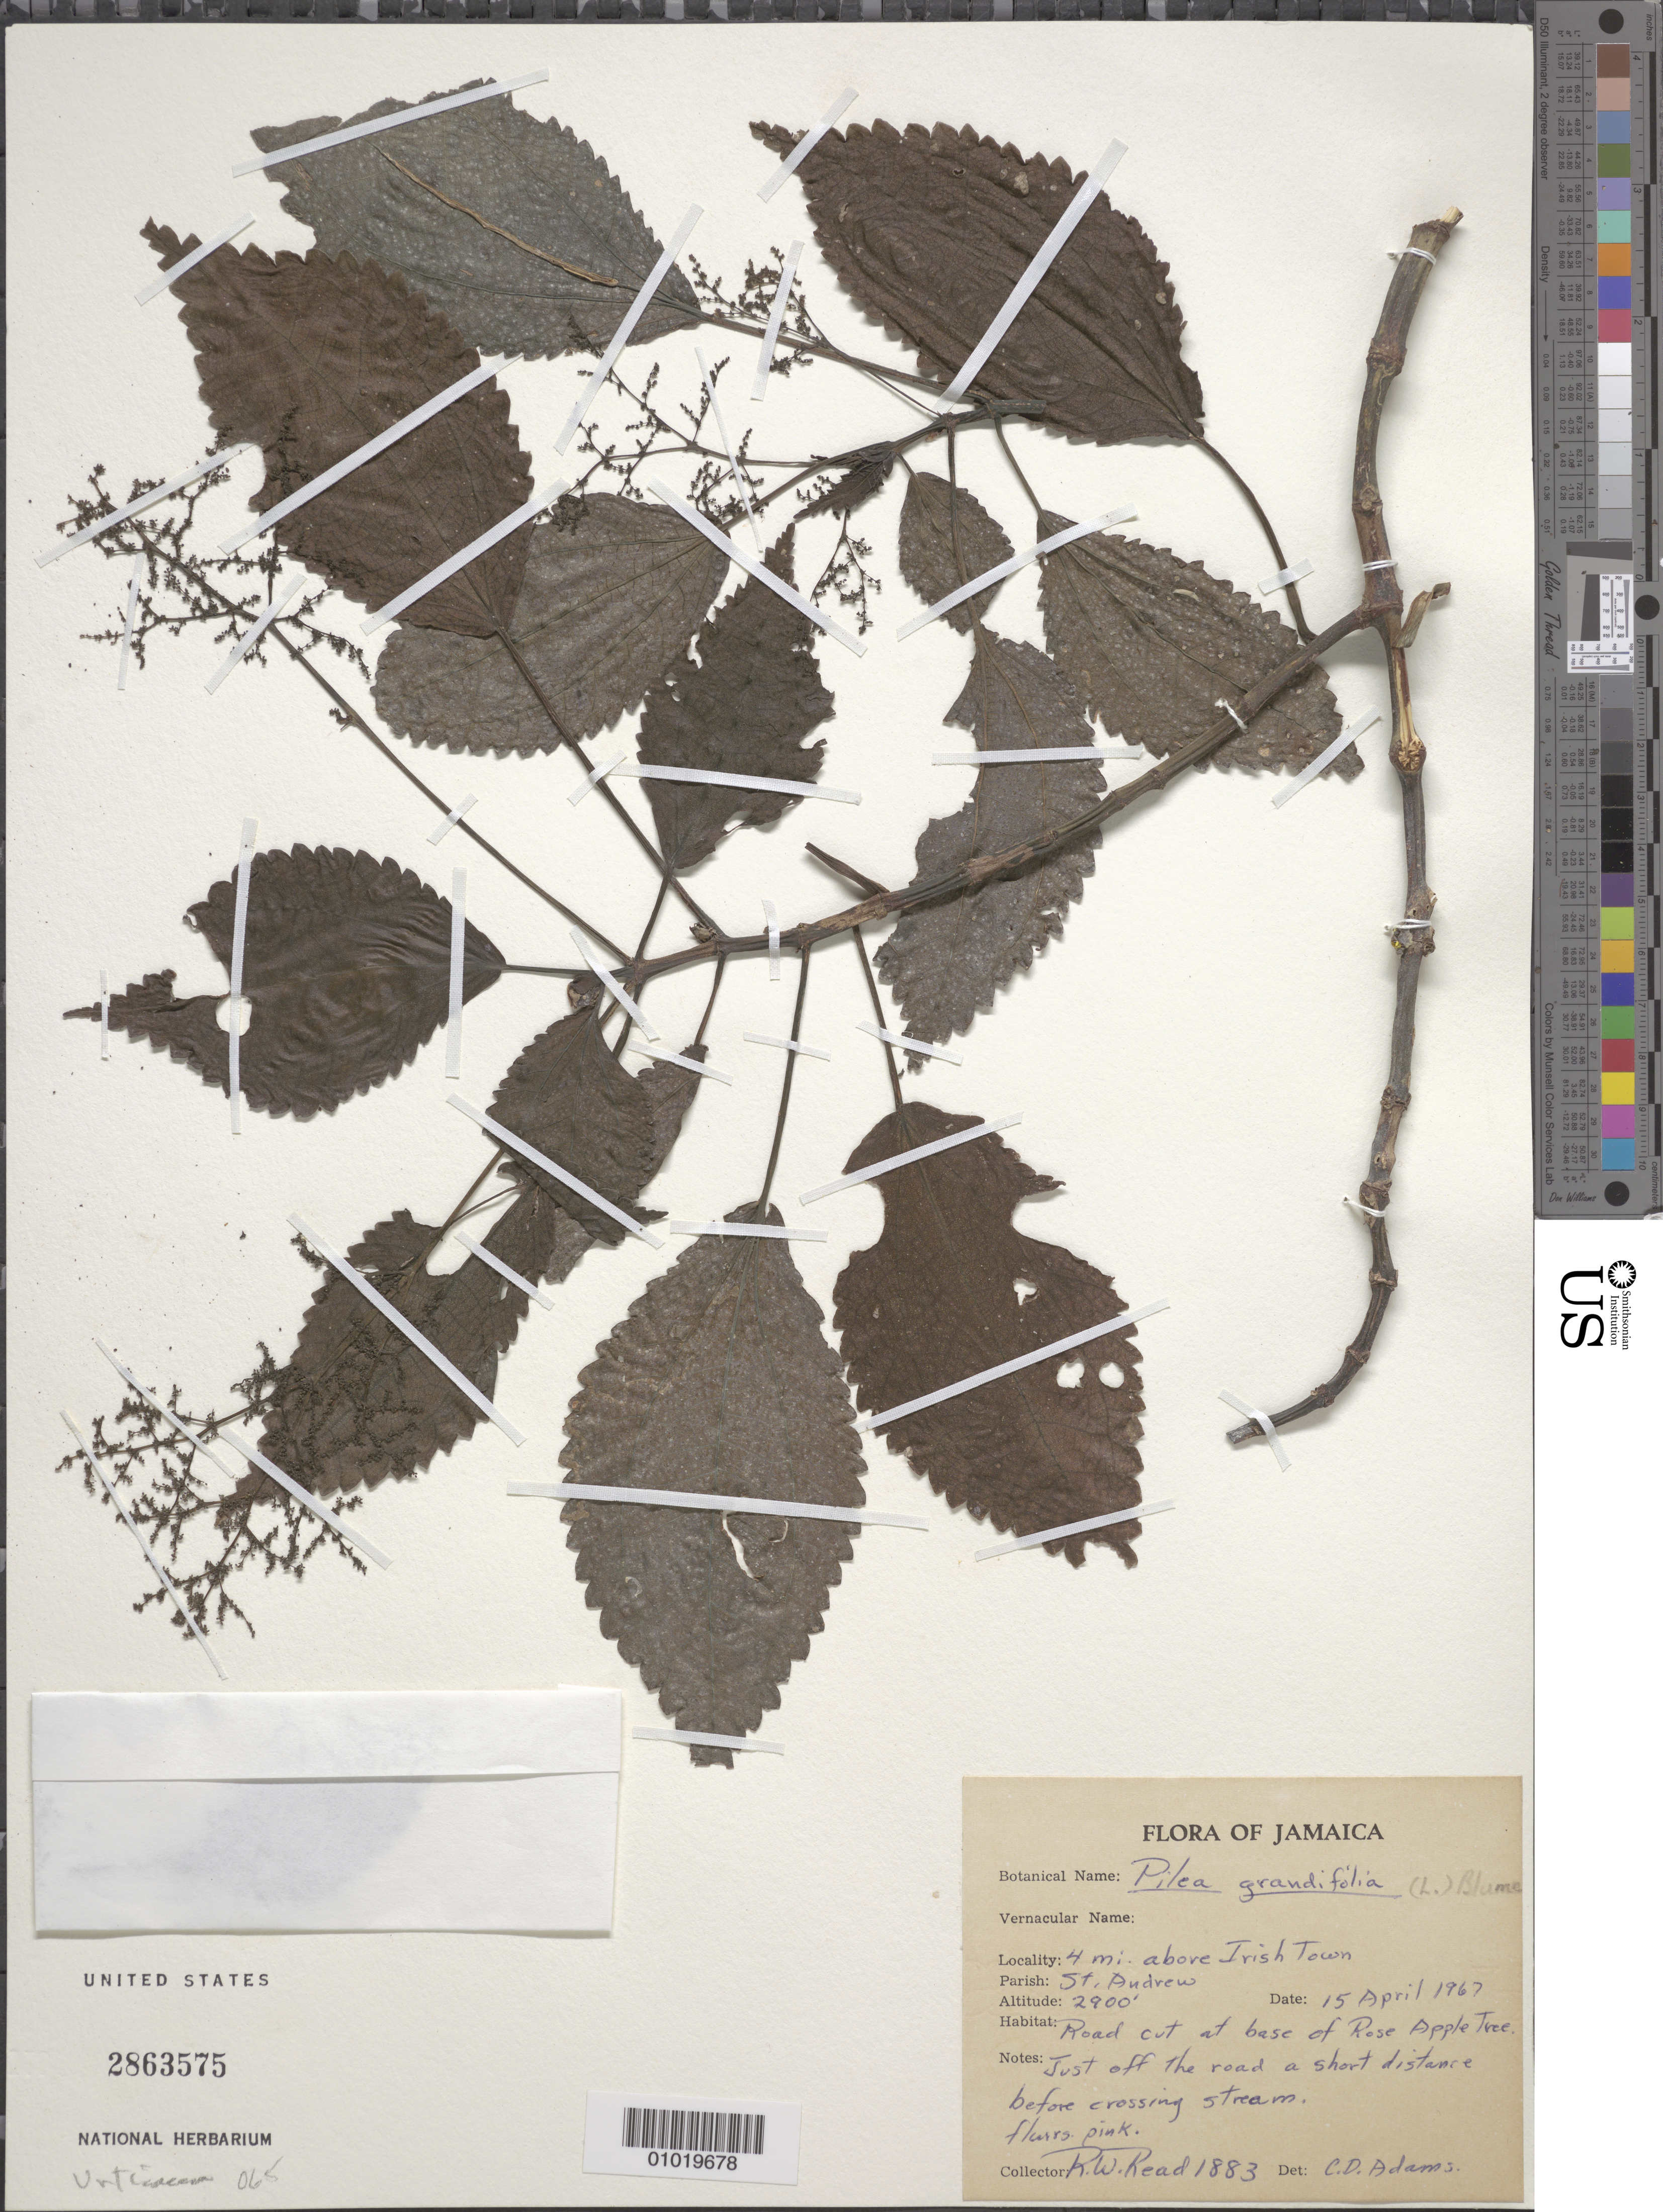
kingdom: Plantae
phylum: Tracheophyta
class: Magnoliopsida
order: Rosales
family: Urticaceae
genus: Pilea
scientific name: Pilea grandifolia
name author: (L.) Blume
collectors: R. W. Read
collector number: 1883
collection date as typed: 15 Apr 1967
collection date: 1967-04-15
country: Jamaica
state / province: Saint Andrew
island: Jamaica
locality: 4 mi above Irish Town. Road cut at base of Rose Apple Tree.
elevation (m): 884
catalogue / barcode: US 2863575